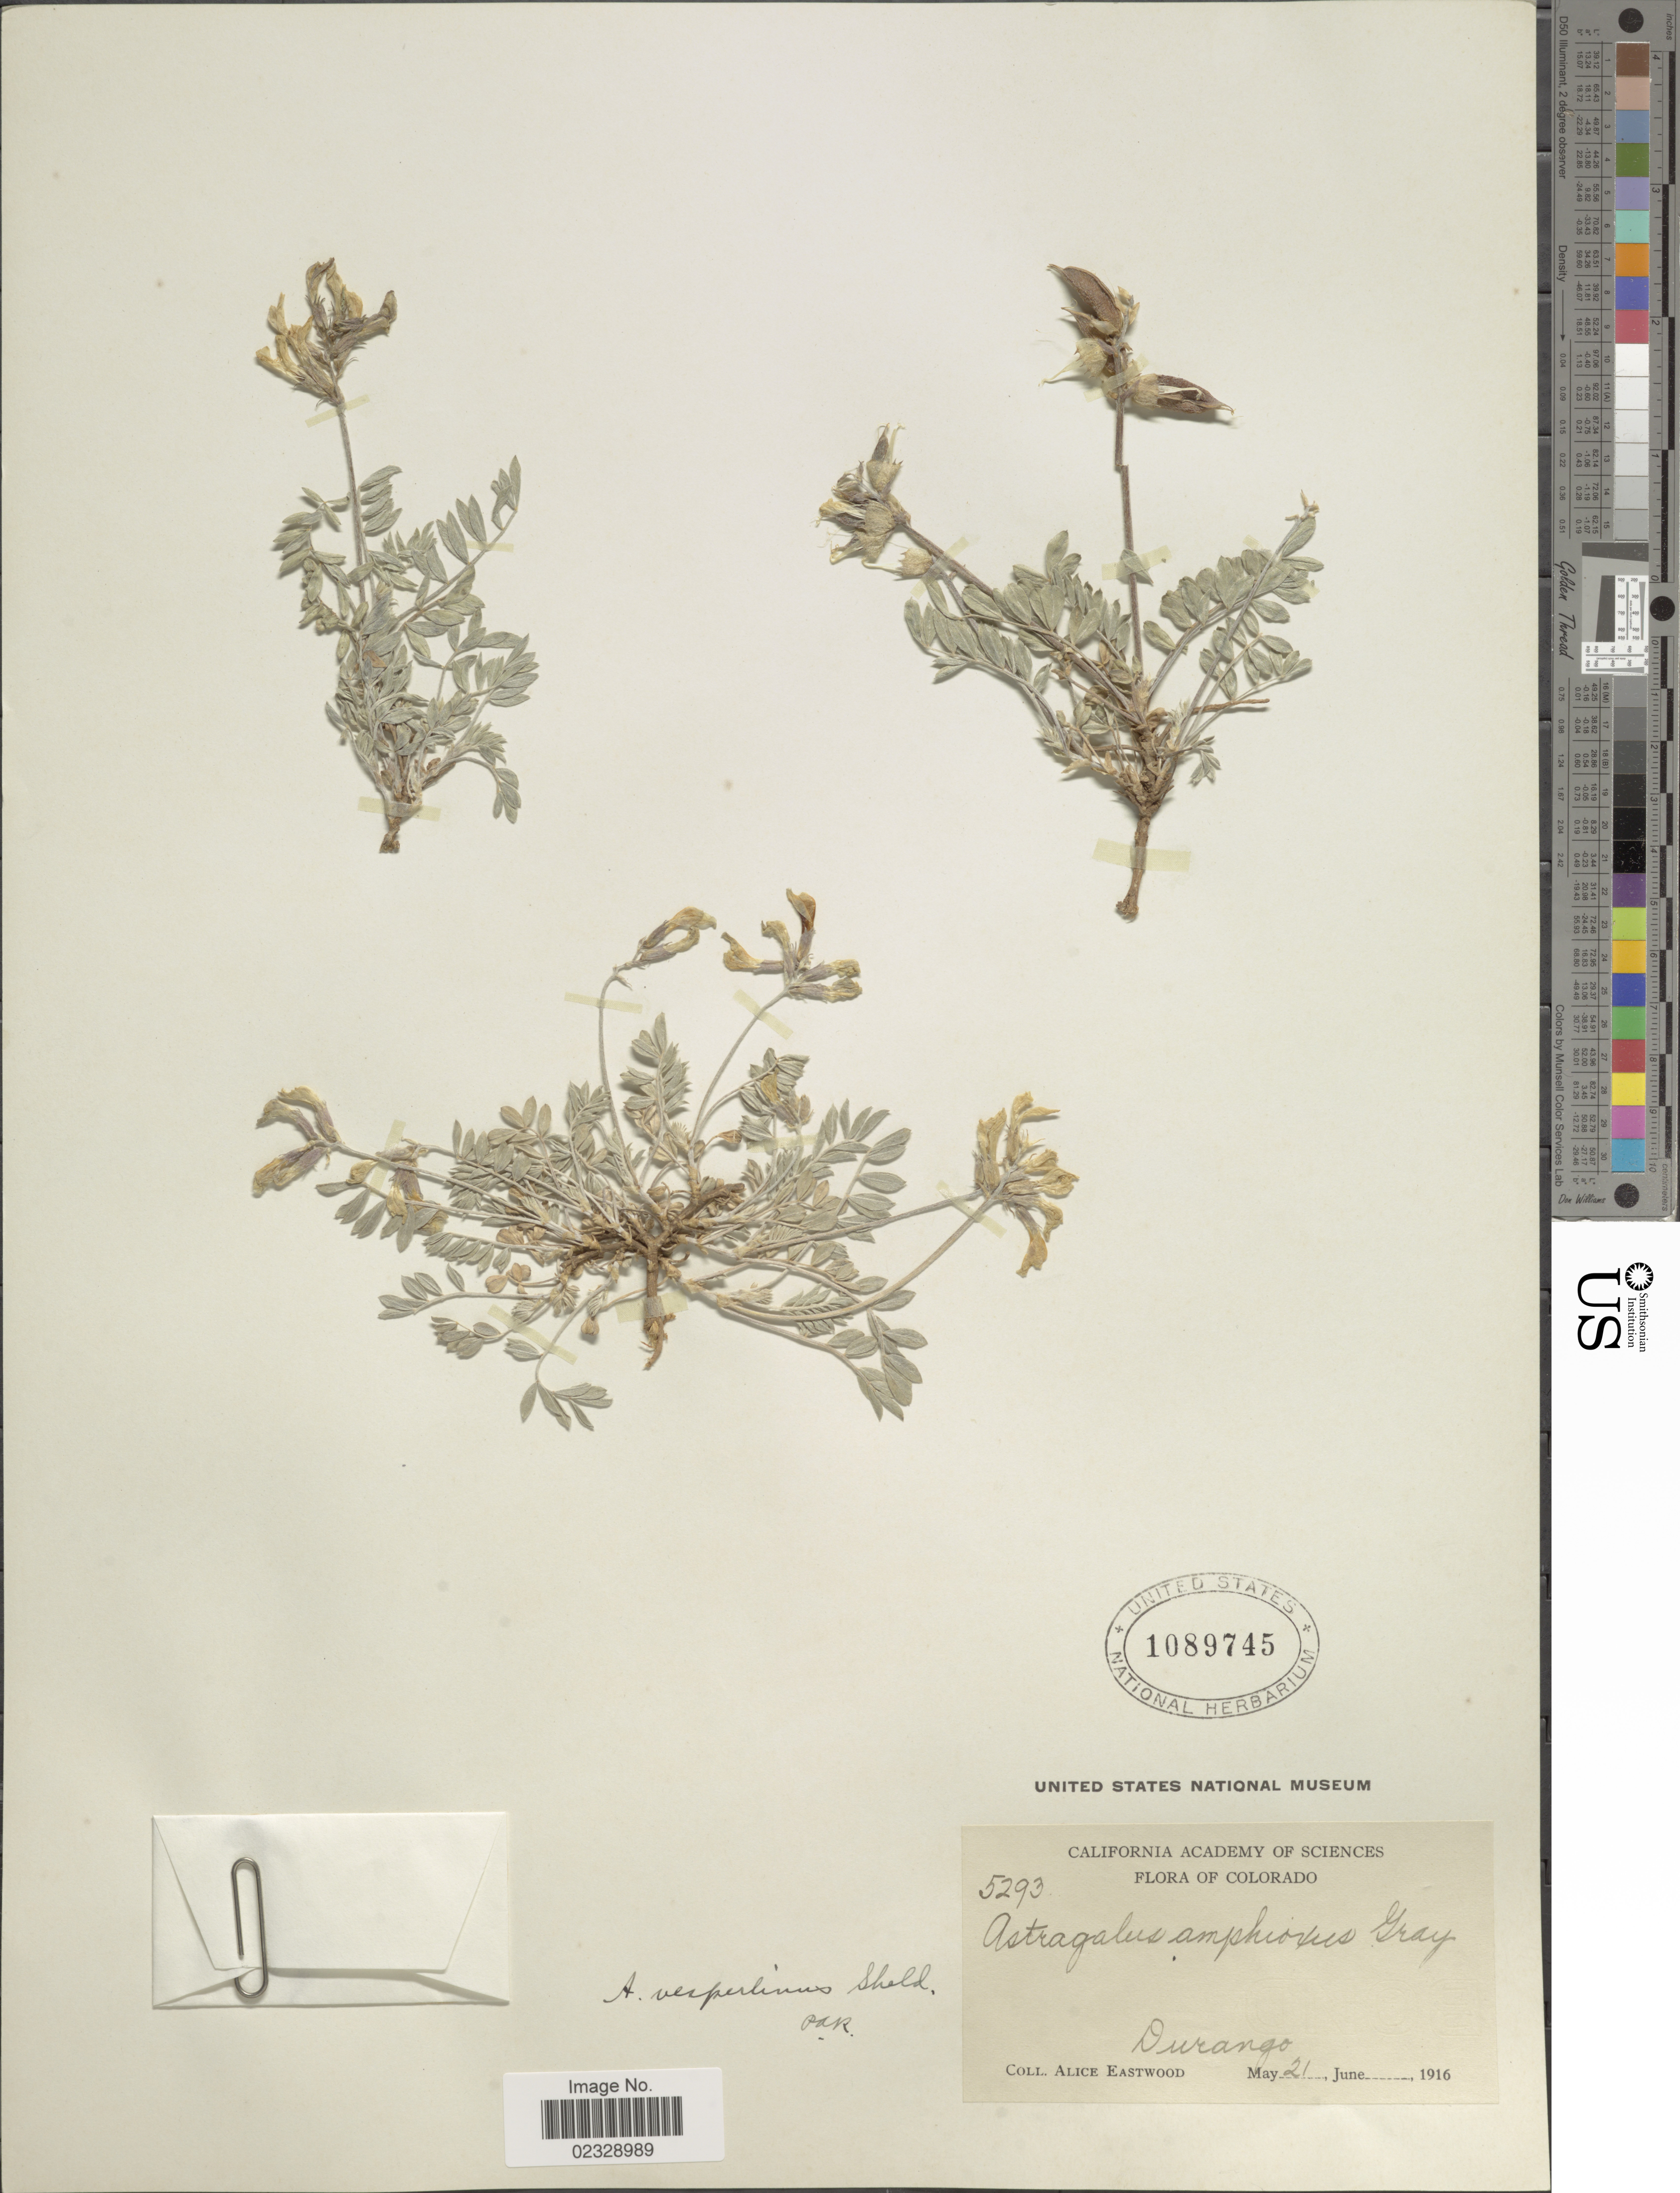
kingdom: Plantae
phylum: Tracheophyta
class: Magnoliopsida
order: Fabales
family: Fabaceae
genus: Astragalus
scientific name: Astragalus vespertinus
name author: E. Sheld.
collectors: A. Eastwood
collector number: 5293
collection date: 1916-05-21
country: United States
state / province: Colorado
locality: Durango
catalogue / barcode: US 1089745